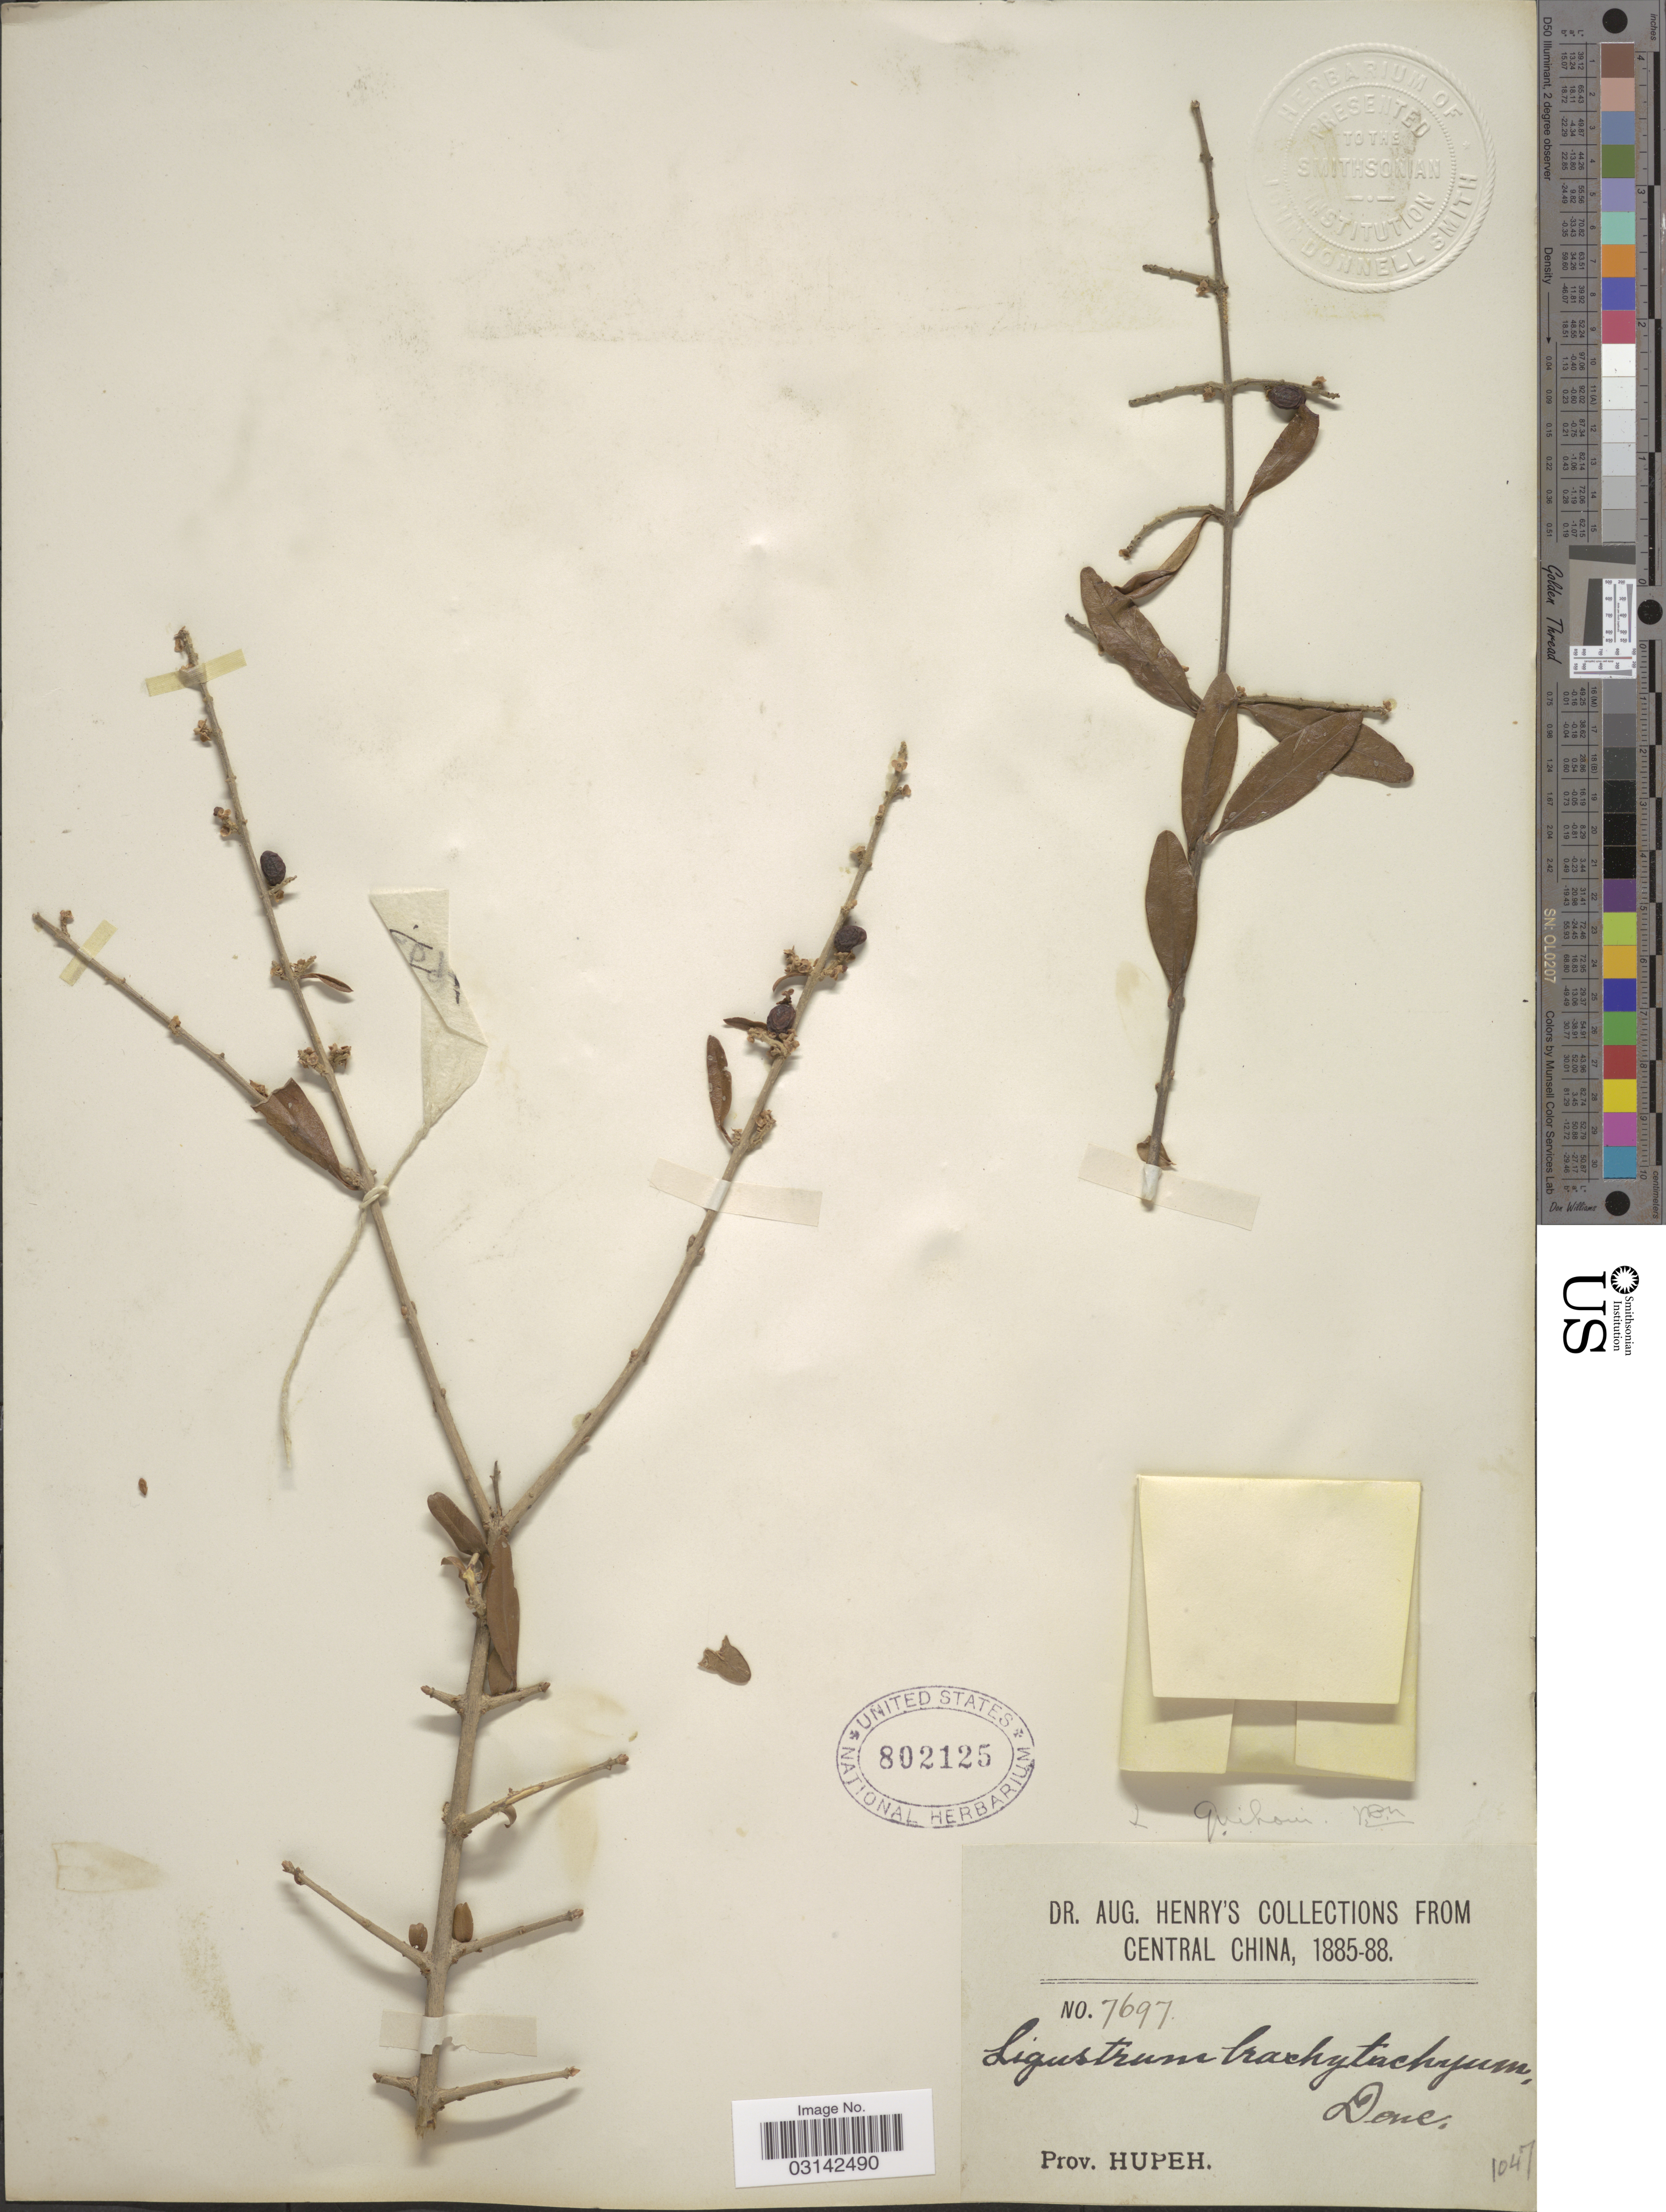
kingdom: Plantae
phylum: Tracheophyta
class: Magnoliopsida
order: Lamiales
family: Oleaceae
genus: Ligustrum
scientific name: Ligustrum quihoui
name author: Carrière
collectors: A. Henry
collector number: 7697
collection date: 1885/1888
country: China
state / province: Hubei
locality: Central China, Prov. Hupeh.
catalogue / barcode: US 802125